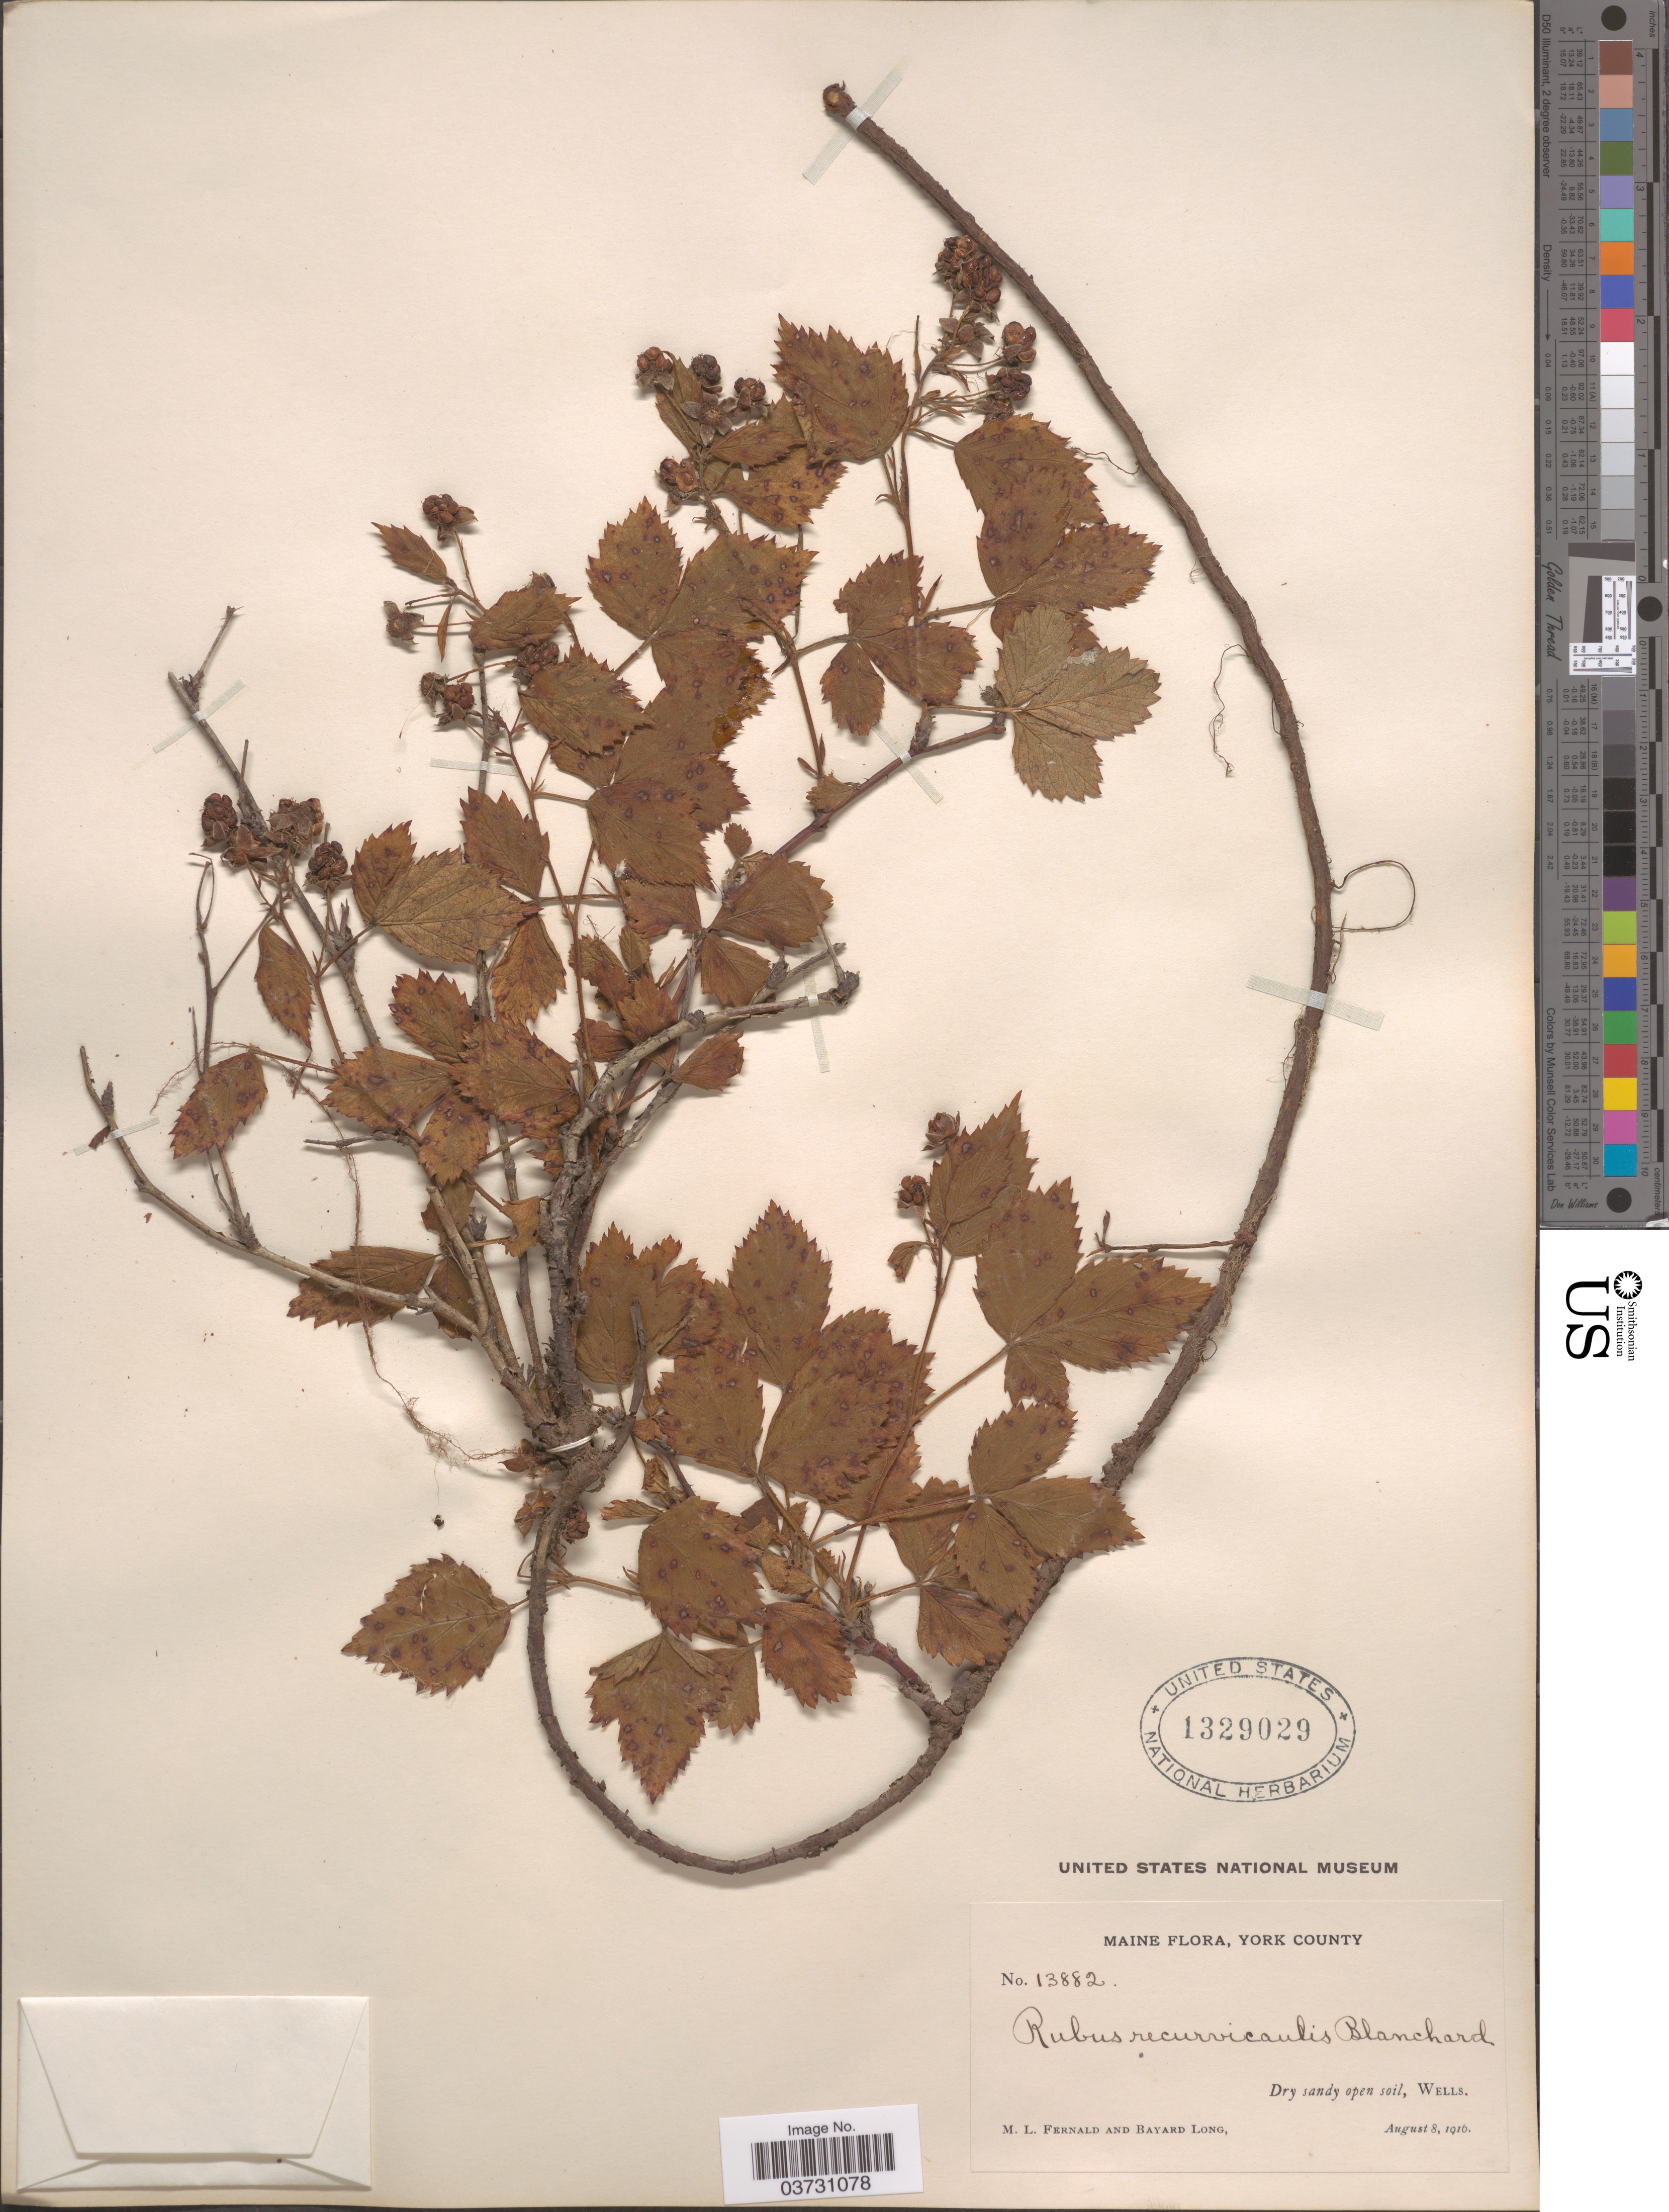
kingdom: Plantae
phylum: Tracheophyta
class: Magnoliopsida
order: Rosales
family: Rosaceae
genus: Rubus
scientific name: Rubus recurvicaulis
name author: Blanch.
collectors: M. L. Fernald & B. Long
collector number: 13882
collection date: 1916-08-08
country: United States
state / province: Maine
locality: York County. Dry sandy open soil, Wells.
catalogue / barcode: US 1329029